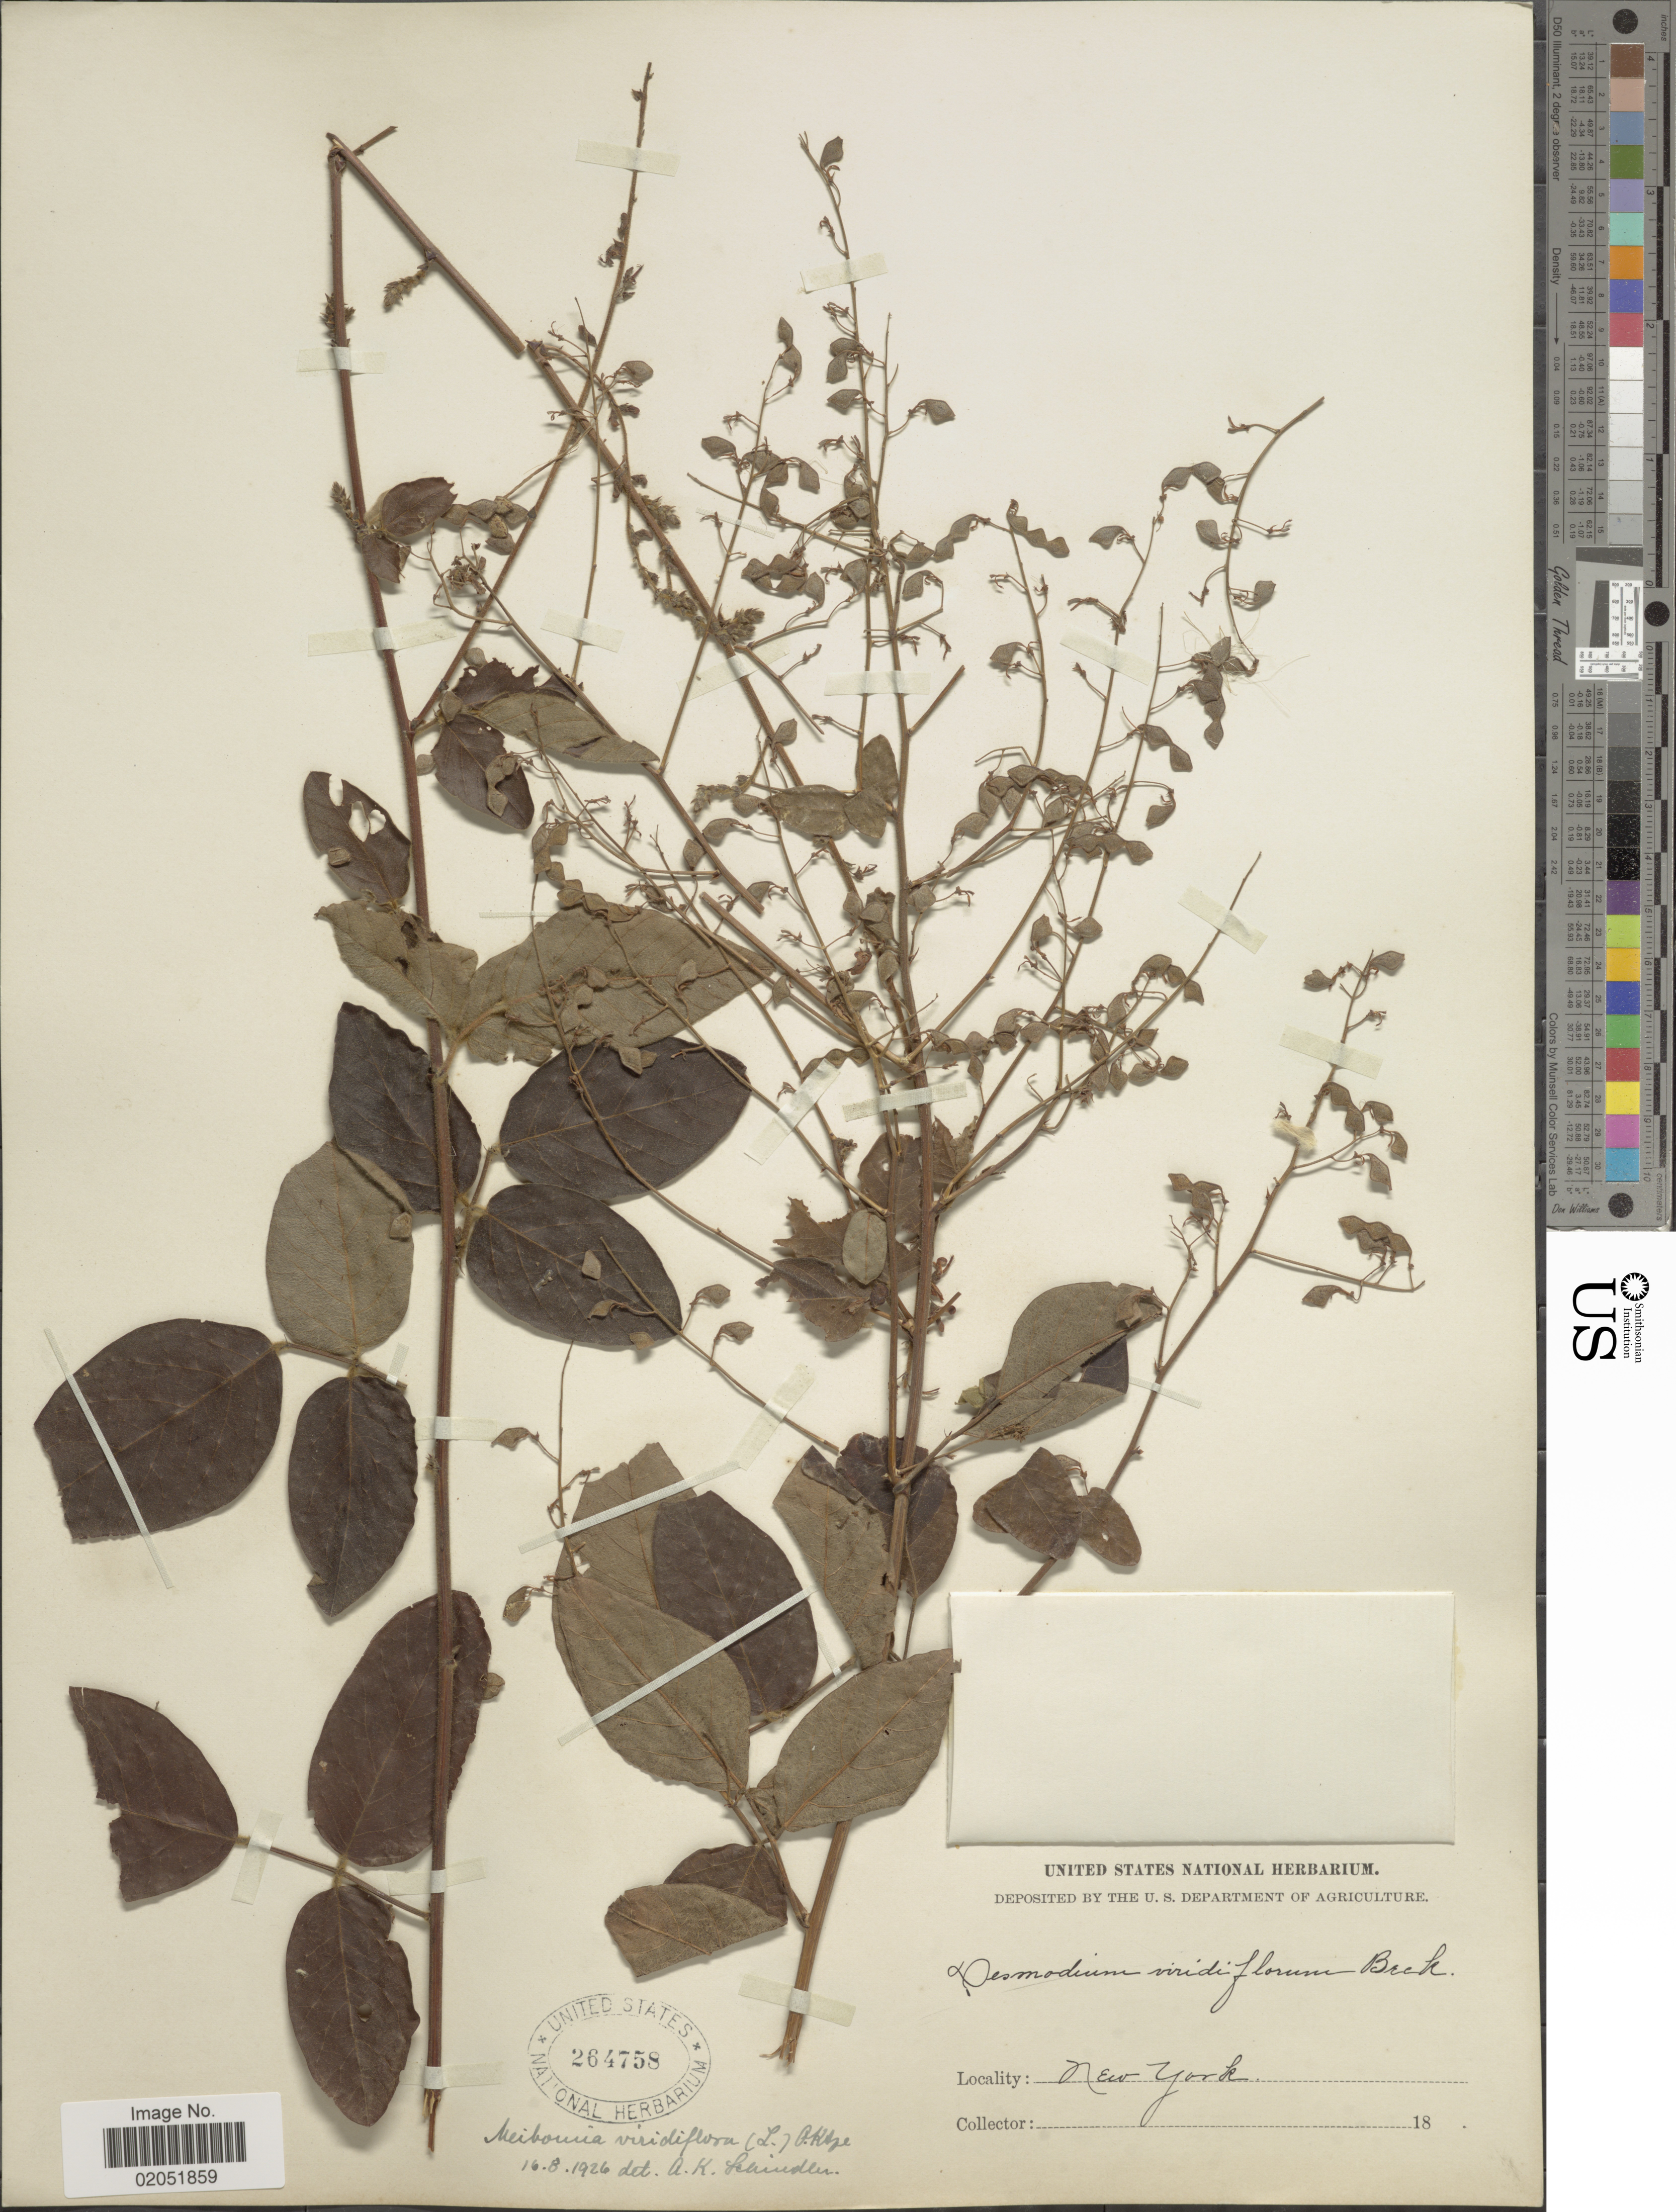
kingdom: Plantae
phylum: Tracheophyta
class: Magnoliopsida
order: Fabales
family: Fabaceae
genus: Desmodium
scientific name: Desmodium viridiflorum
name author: (L.) DC.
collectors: ex herb. United States National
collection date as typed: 18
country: United States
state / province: New York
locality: New York.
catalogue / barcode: US 264758